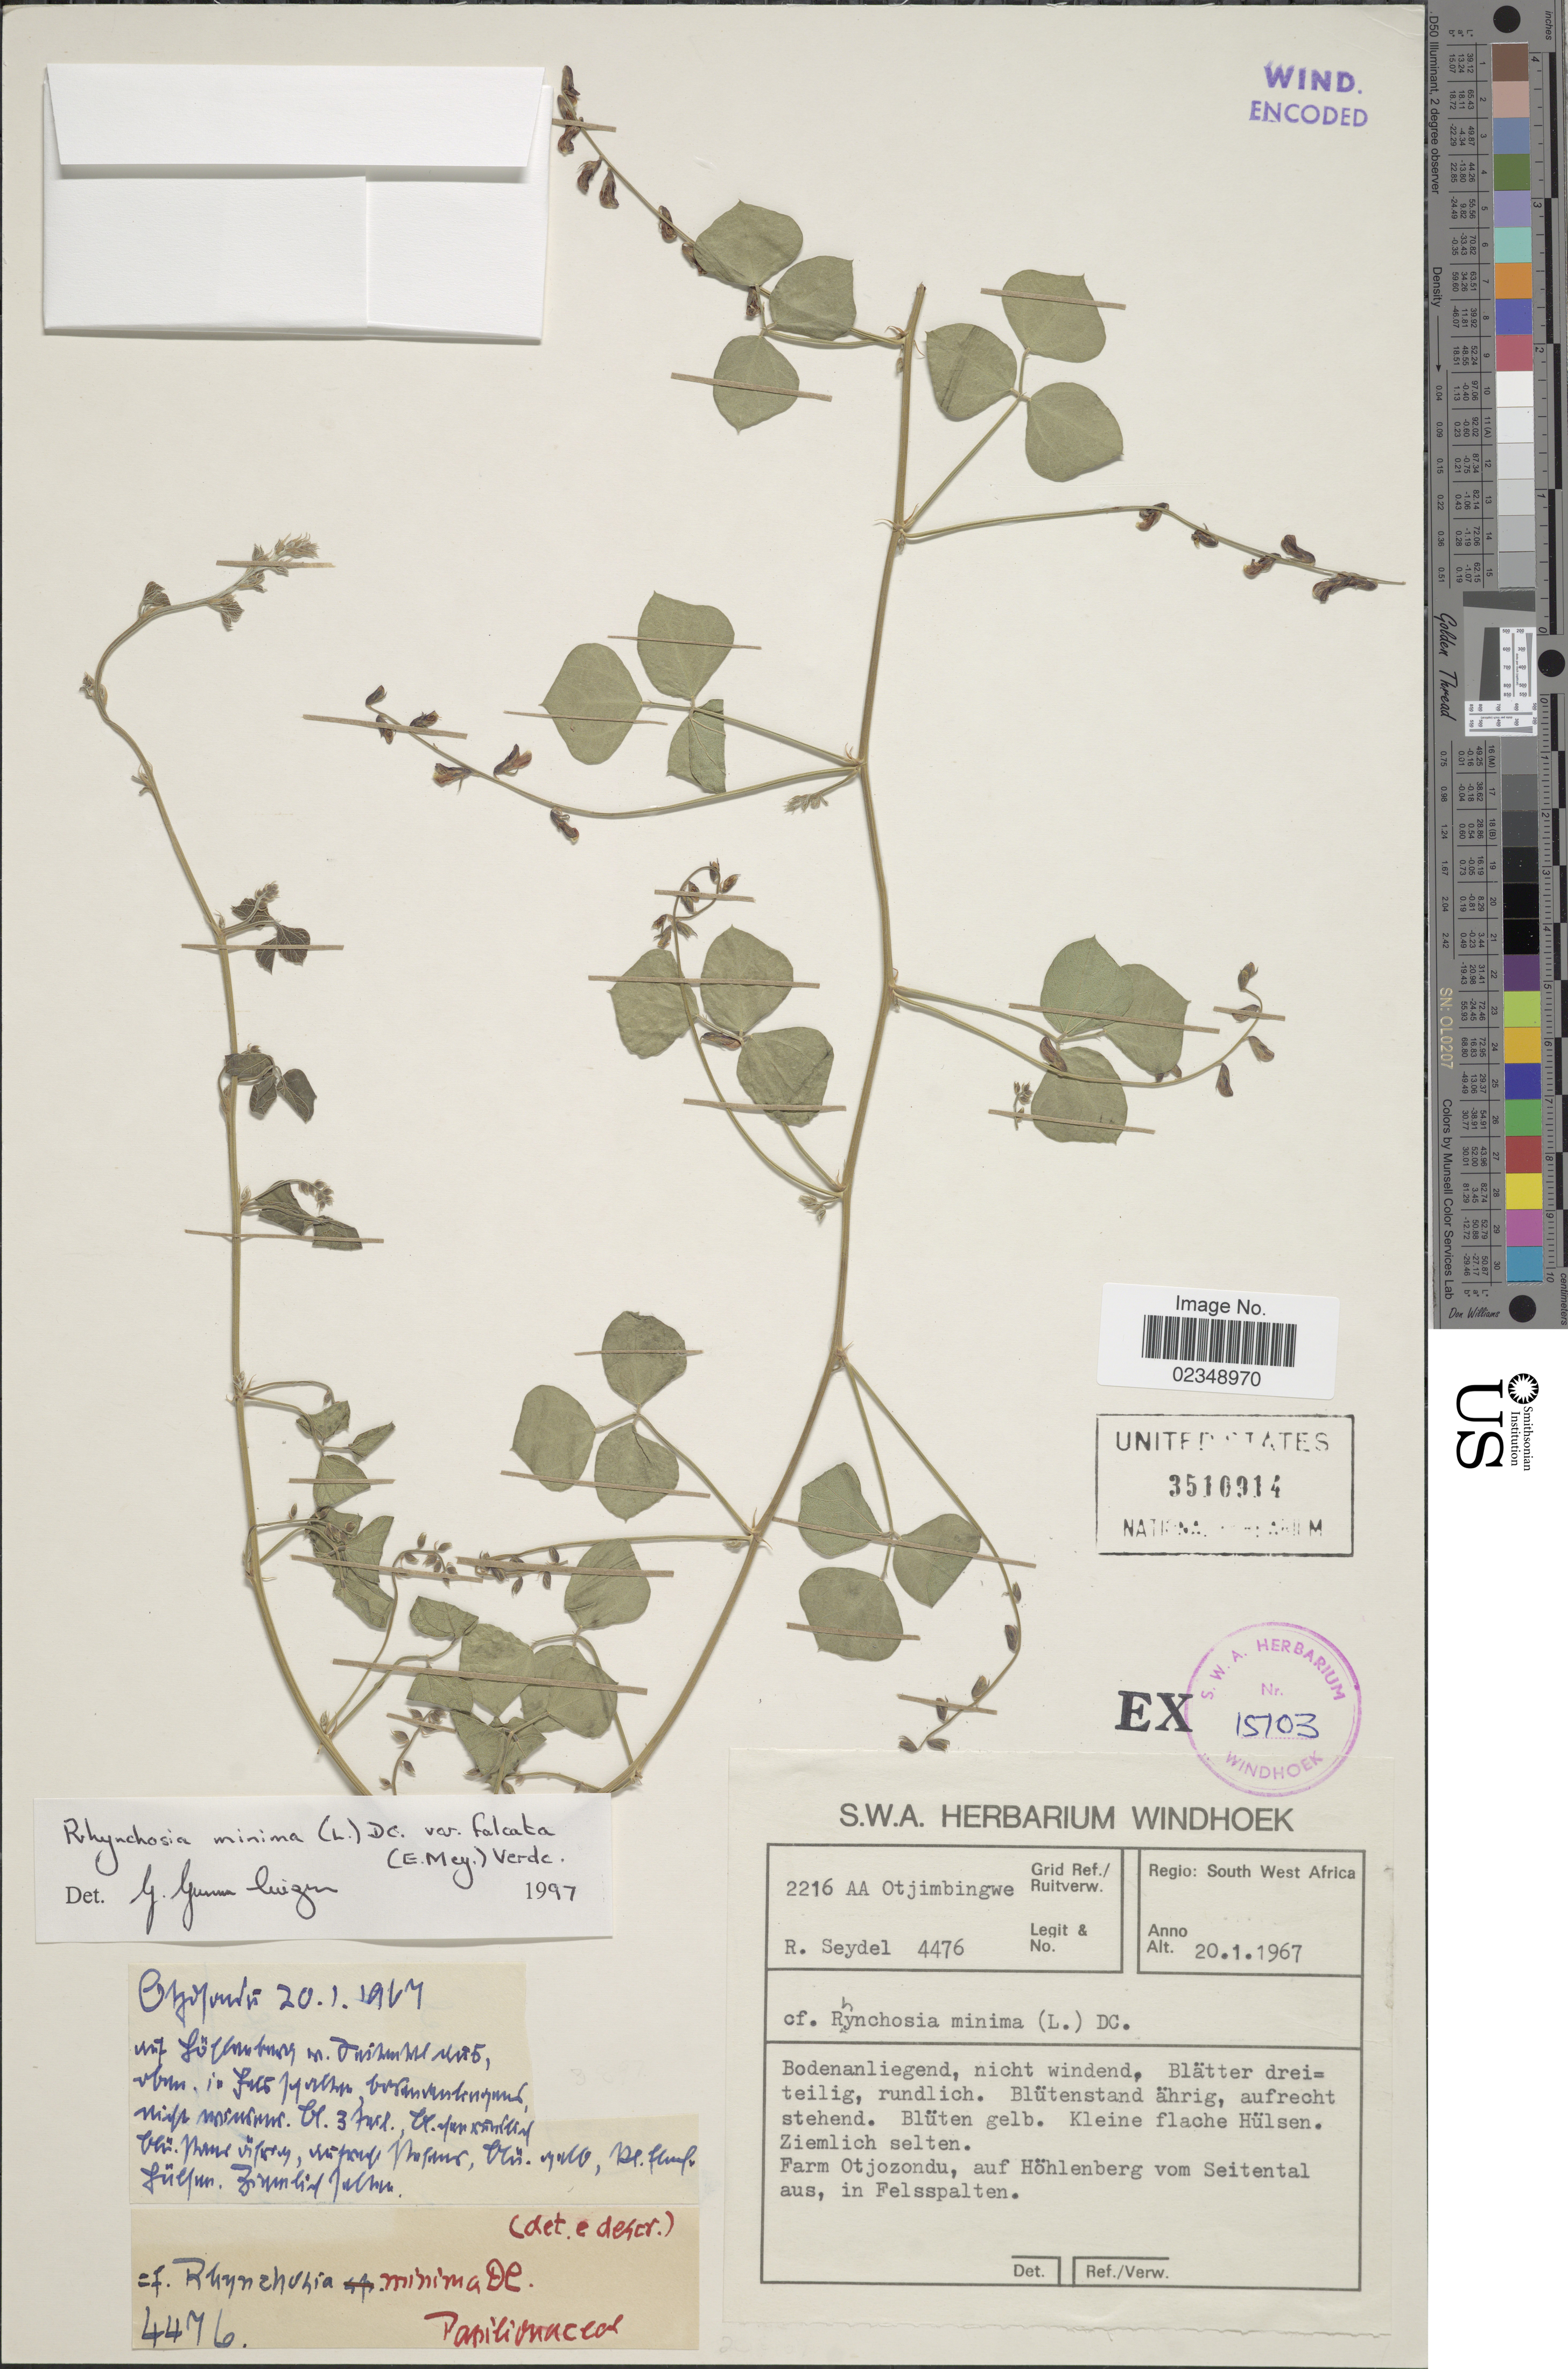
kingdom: Plantae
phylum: Tracheophyta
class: Magnoliopsida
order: Fabales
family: Fabaceae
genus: Rhynchosia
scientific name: Rhynchosia minima var. falcata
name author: (E. Mey.) Verdc.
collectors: R. Seydel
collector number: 216AA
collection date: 1967-01-20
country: Namibia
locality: South West Africa, Otjimbingwe, Bodenanliegend, nicht windend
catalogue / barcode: US 3510914